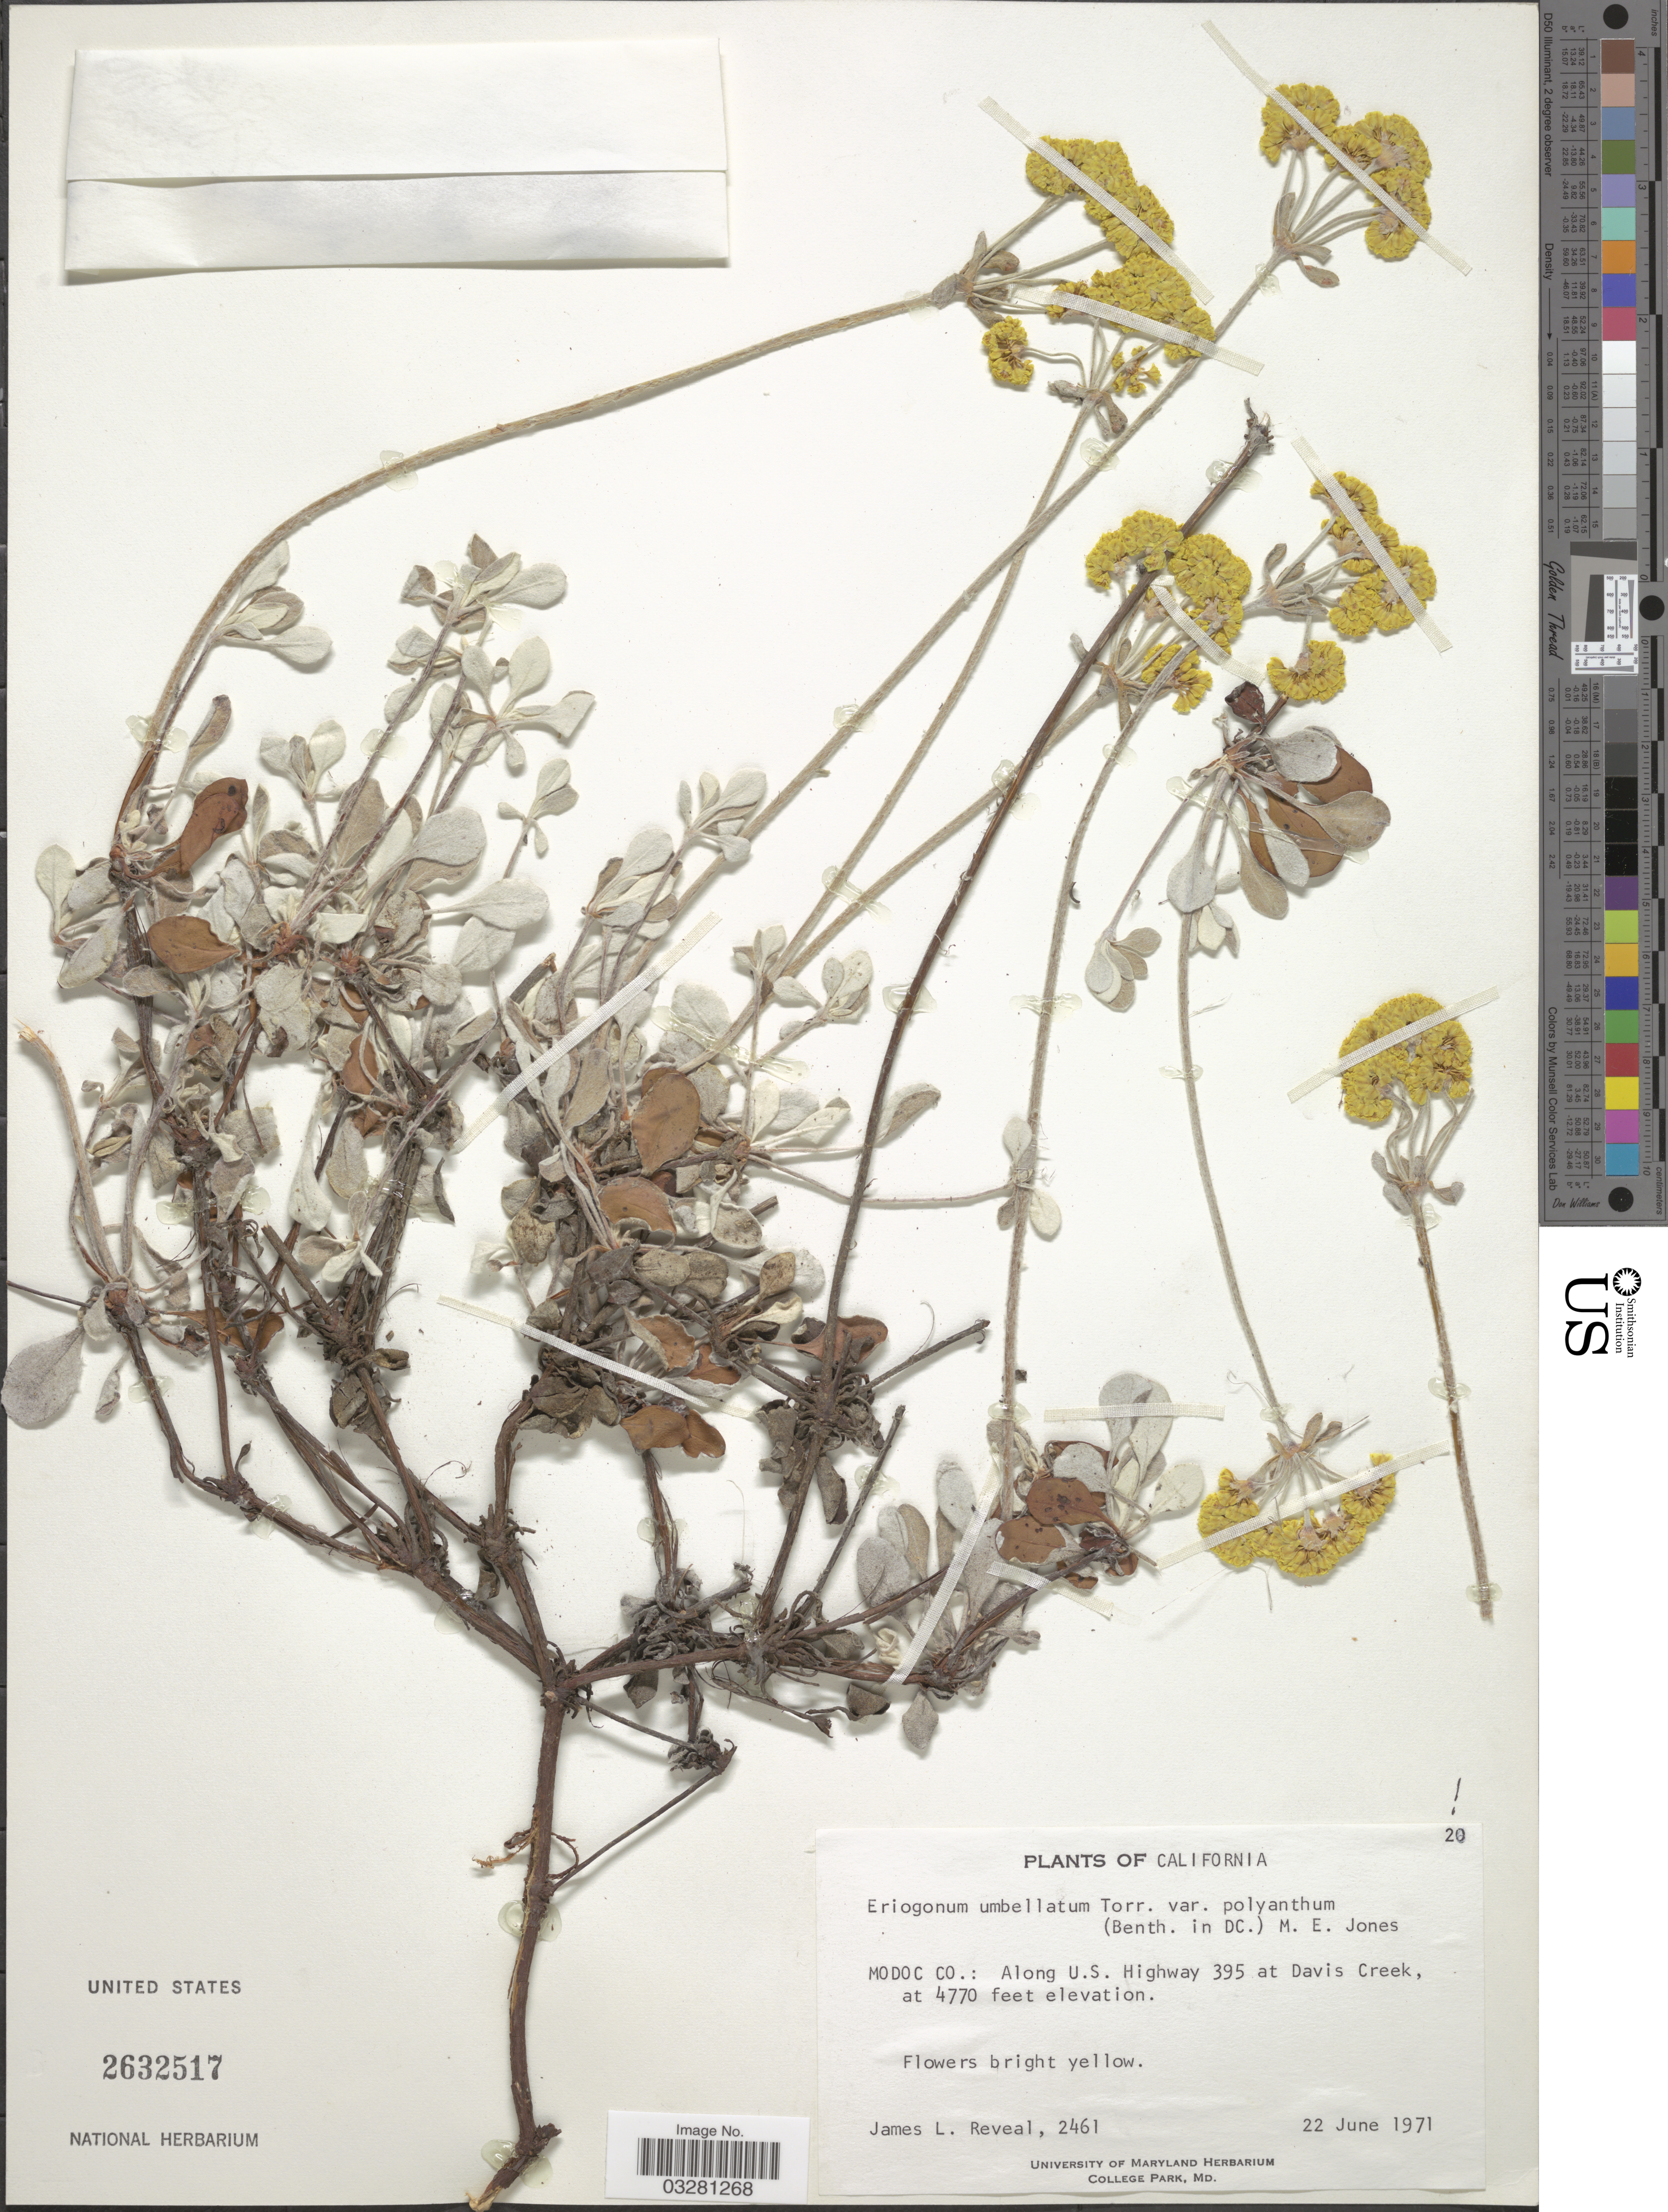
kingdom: Plantae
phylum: Tracheophyta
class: Magnoliopsida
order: Caryophyllales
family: Polygonaceae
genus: Eriogonum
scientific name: Eriogonum umbellatum var. umbellatum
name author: Torr.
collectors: J. L. Reveal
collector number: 2461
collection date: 1971-06-22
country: United States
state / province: California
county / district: Modoc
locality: Modoc Co.: Along U.S. Highway 395 at Davis Creek.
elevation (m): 1454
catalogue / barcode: US 2632517